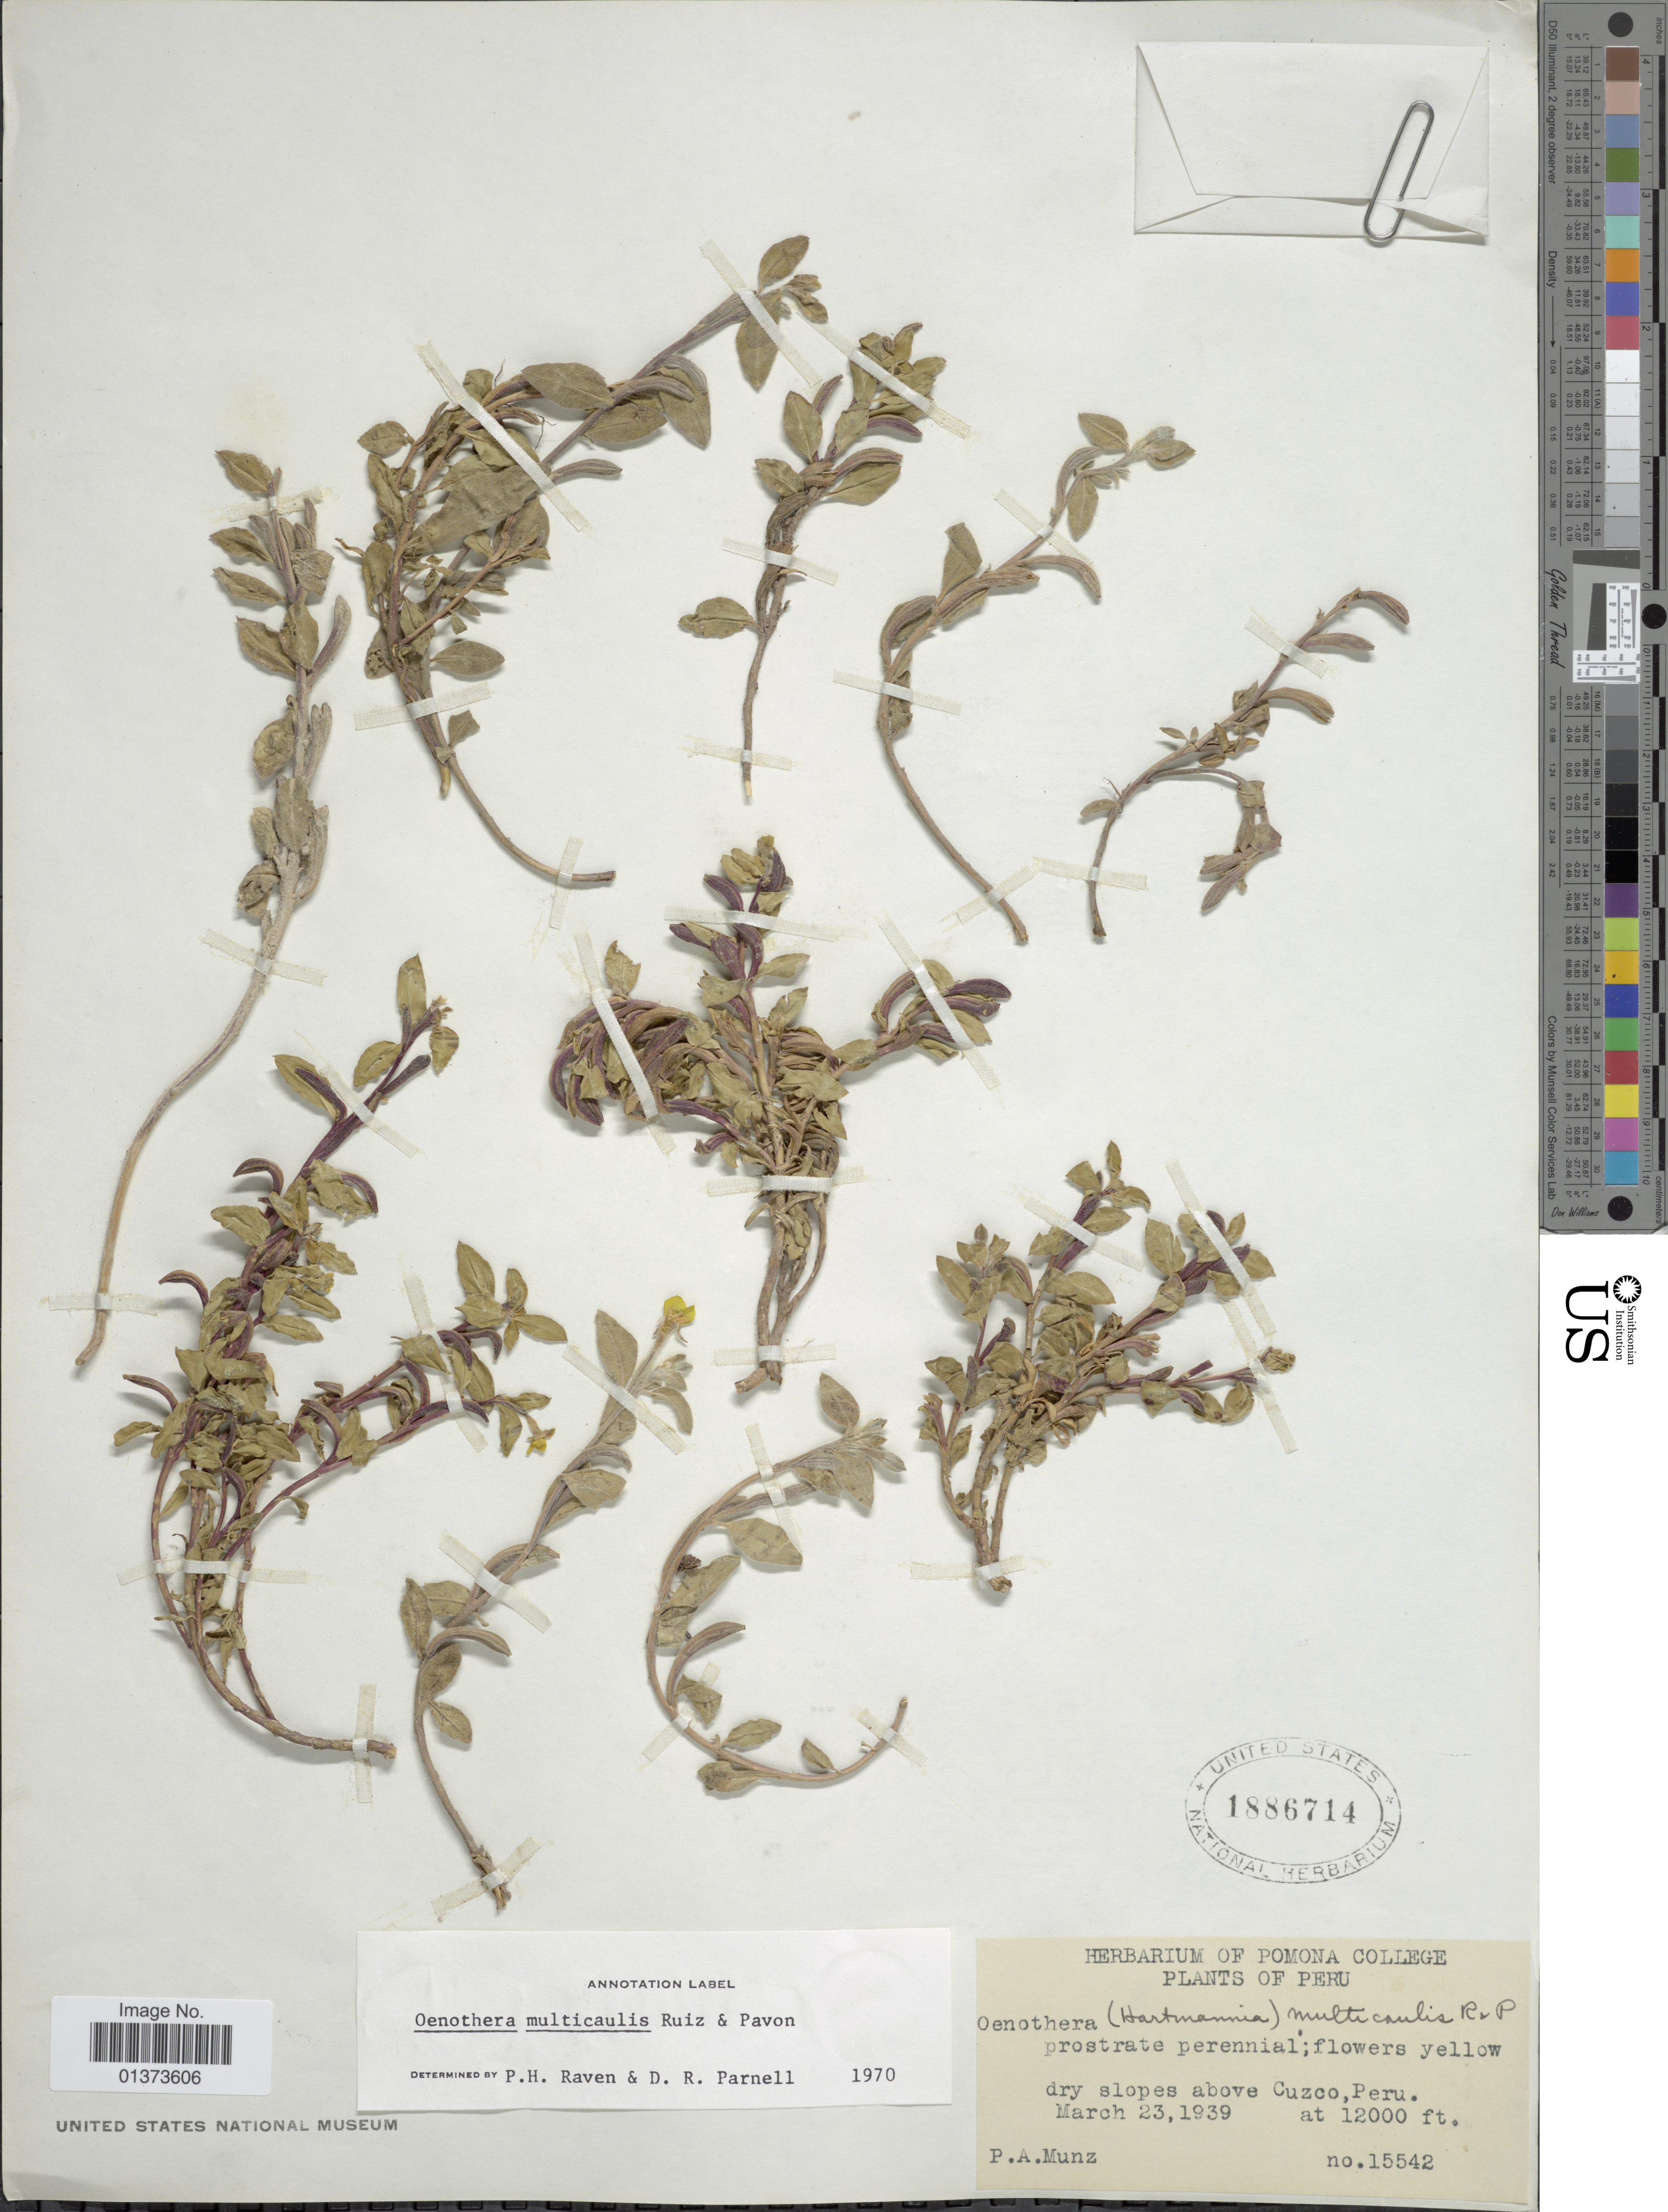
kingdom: Plantae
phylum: Tracheophyta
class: Magnoliopsida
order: Myrtales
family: Onagraceae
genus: Oenothera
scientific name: Oenothera multicaulis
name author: Ruiz & Pav.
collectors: P. A. Munz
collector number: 15542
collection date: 1939-03-23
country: Peru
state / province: Cusco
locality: Dry slopes above Cuzco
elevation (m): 3658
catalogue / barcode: US 1886714